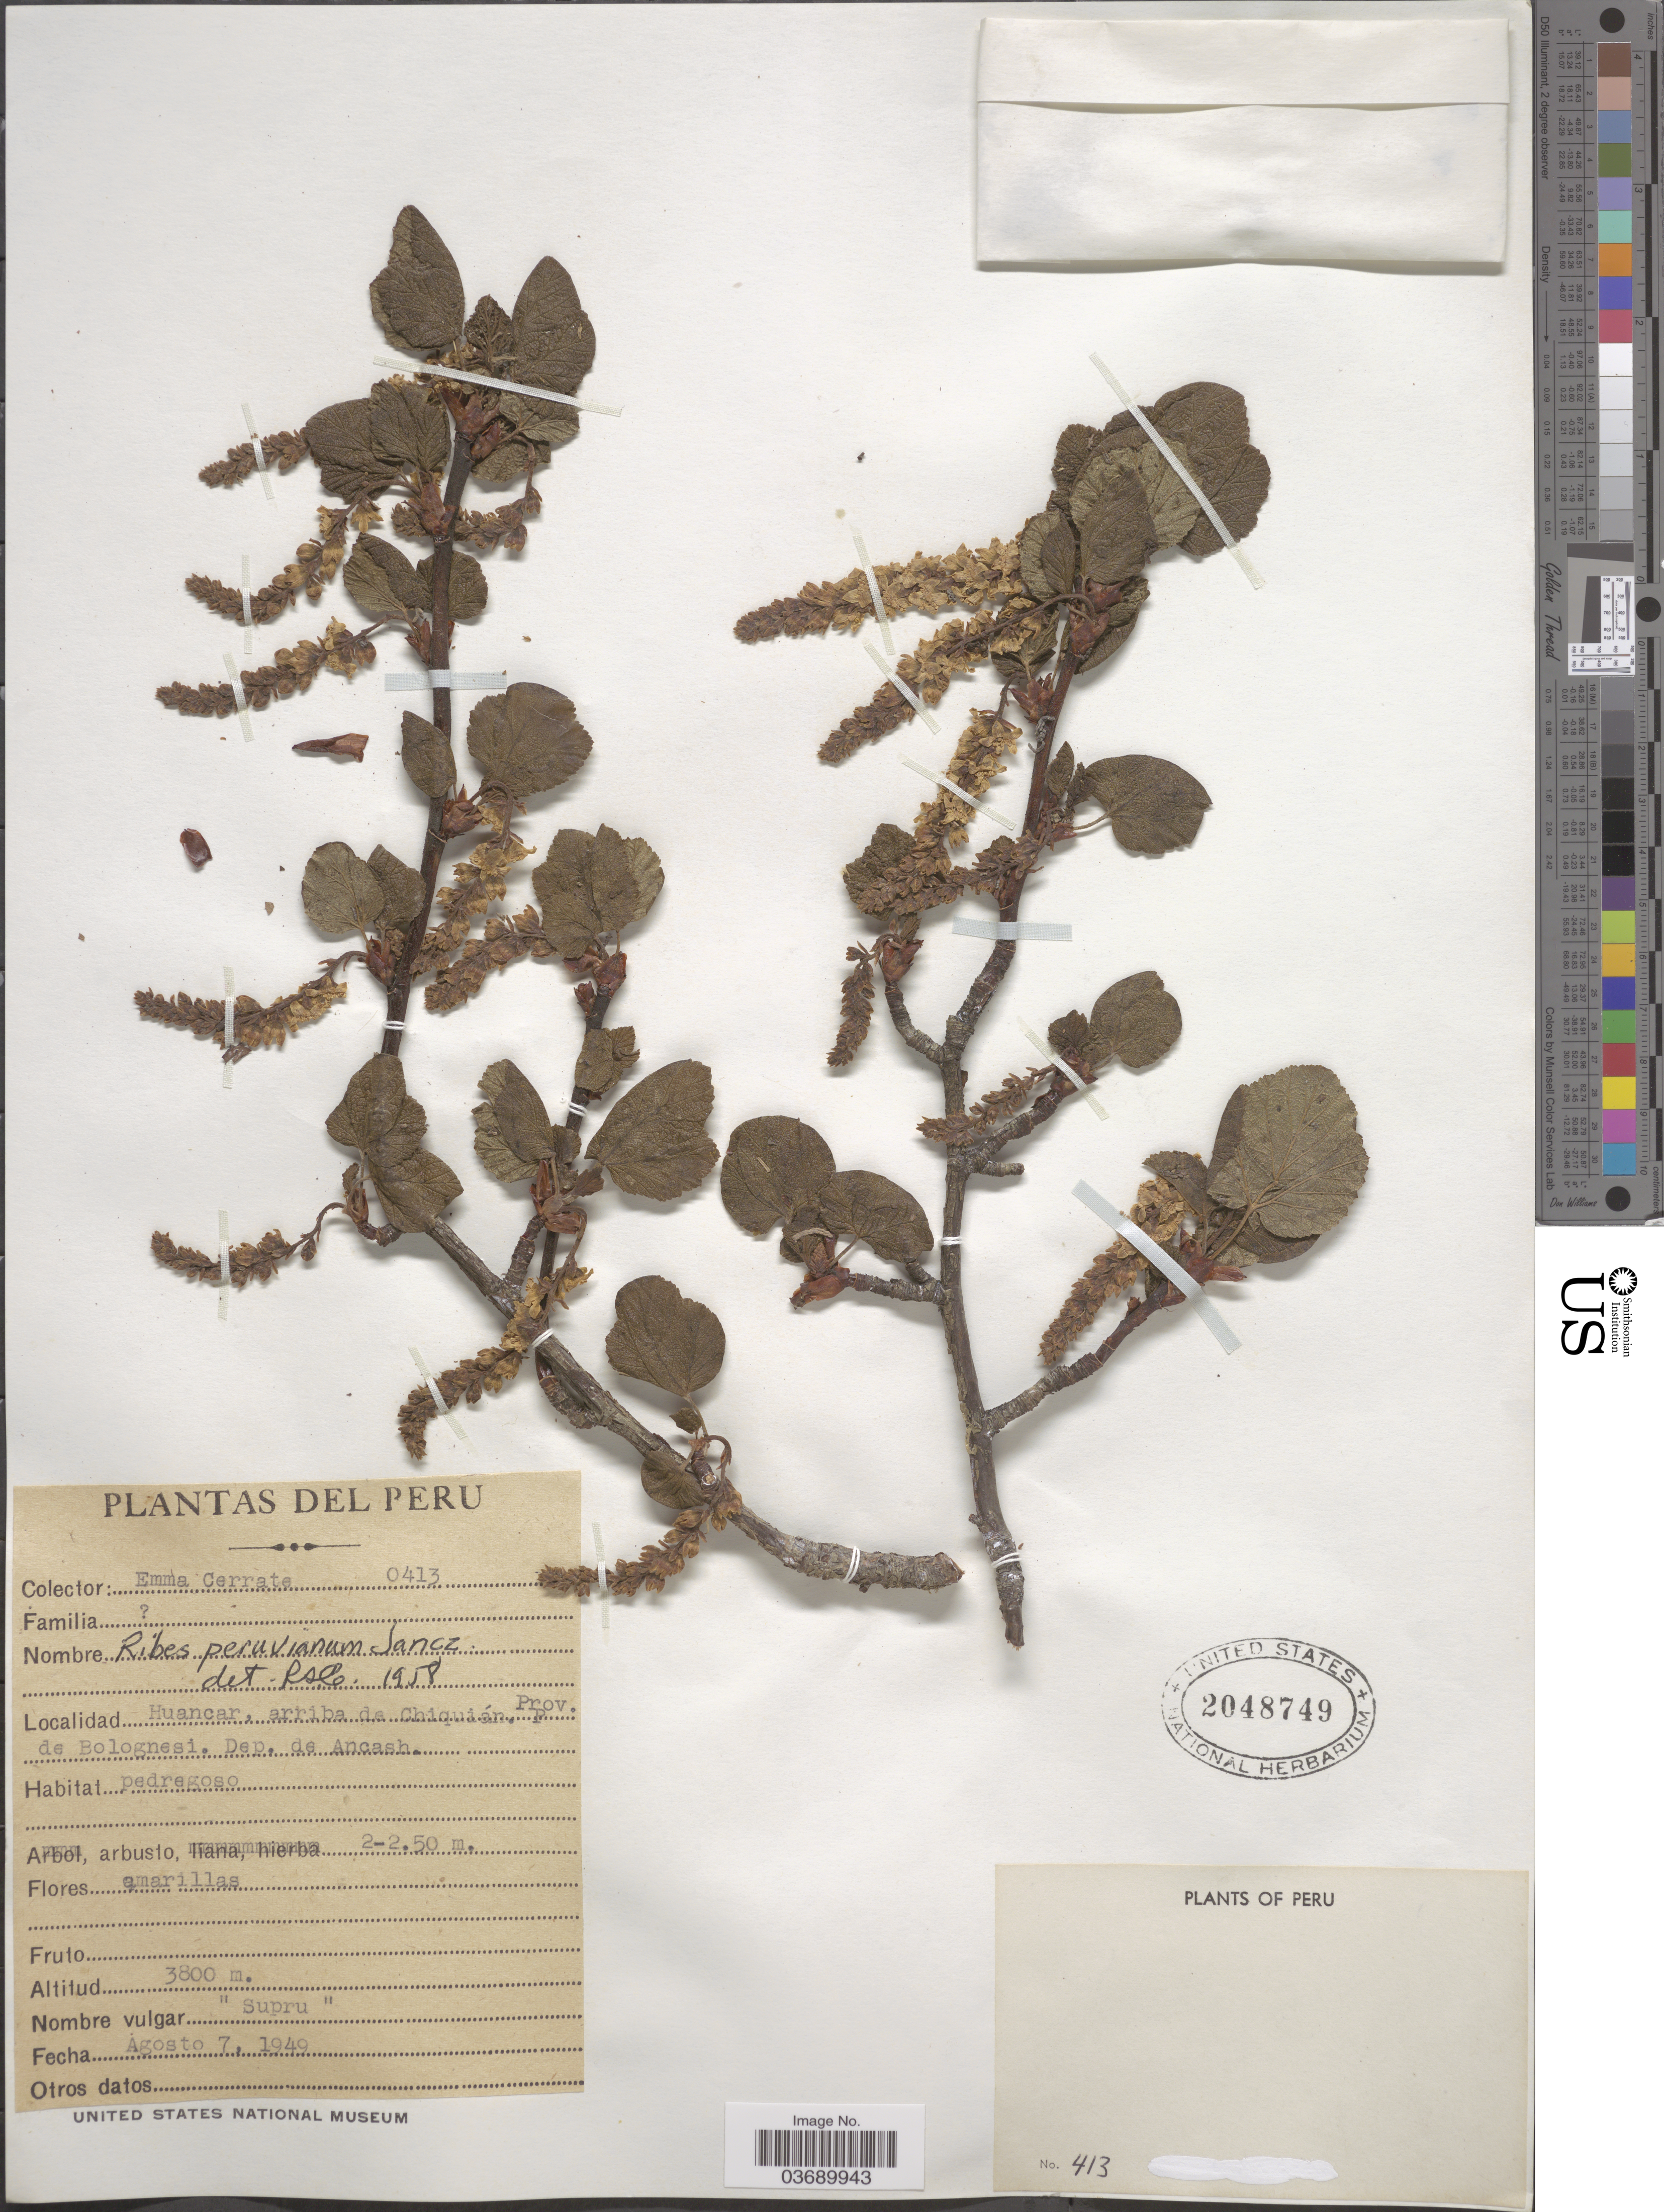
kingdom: Plantae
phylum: Tracheophyta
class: Magnoliopsida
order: Saxifragales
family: Grossulariaceae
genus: Ribes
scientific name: Ribes peruvianum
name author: Jancz.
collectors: E. Cerrate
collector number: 0413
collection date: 1949-08-07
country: Peru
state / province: Ancash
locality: Huancar, arriba de Chiquián, Prov. de Bolognesi. Dep. de Ancash.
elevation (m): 3800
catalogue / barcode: US 2048749